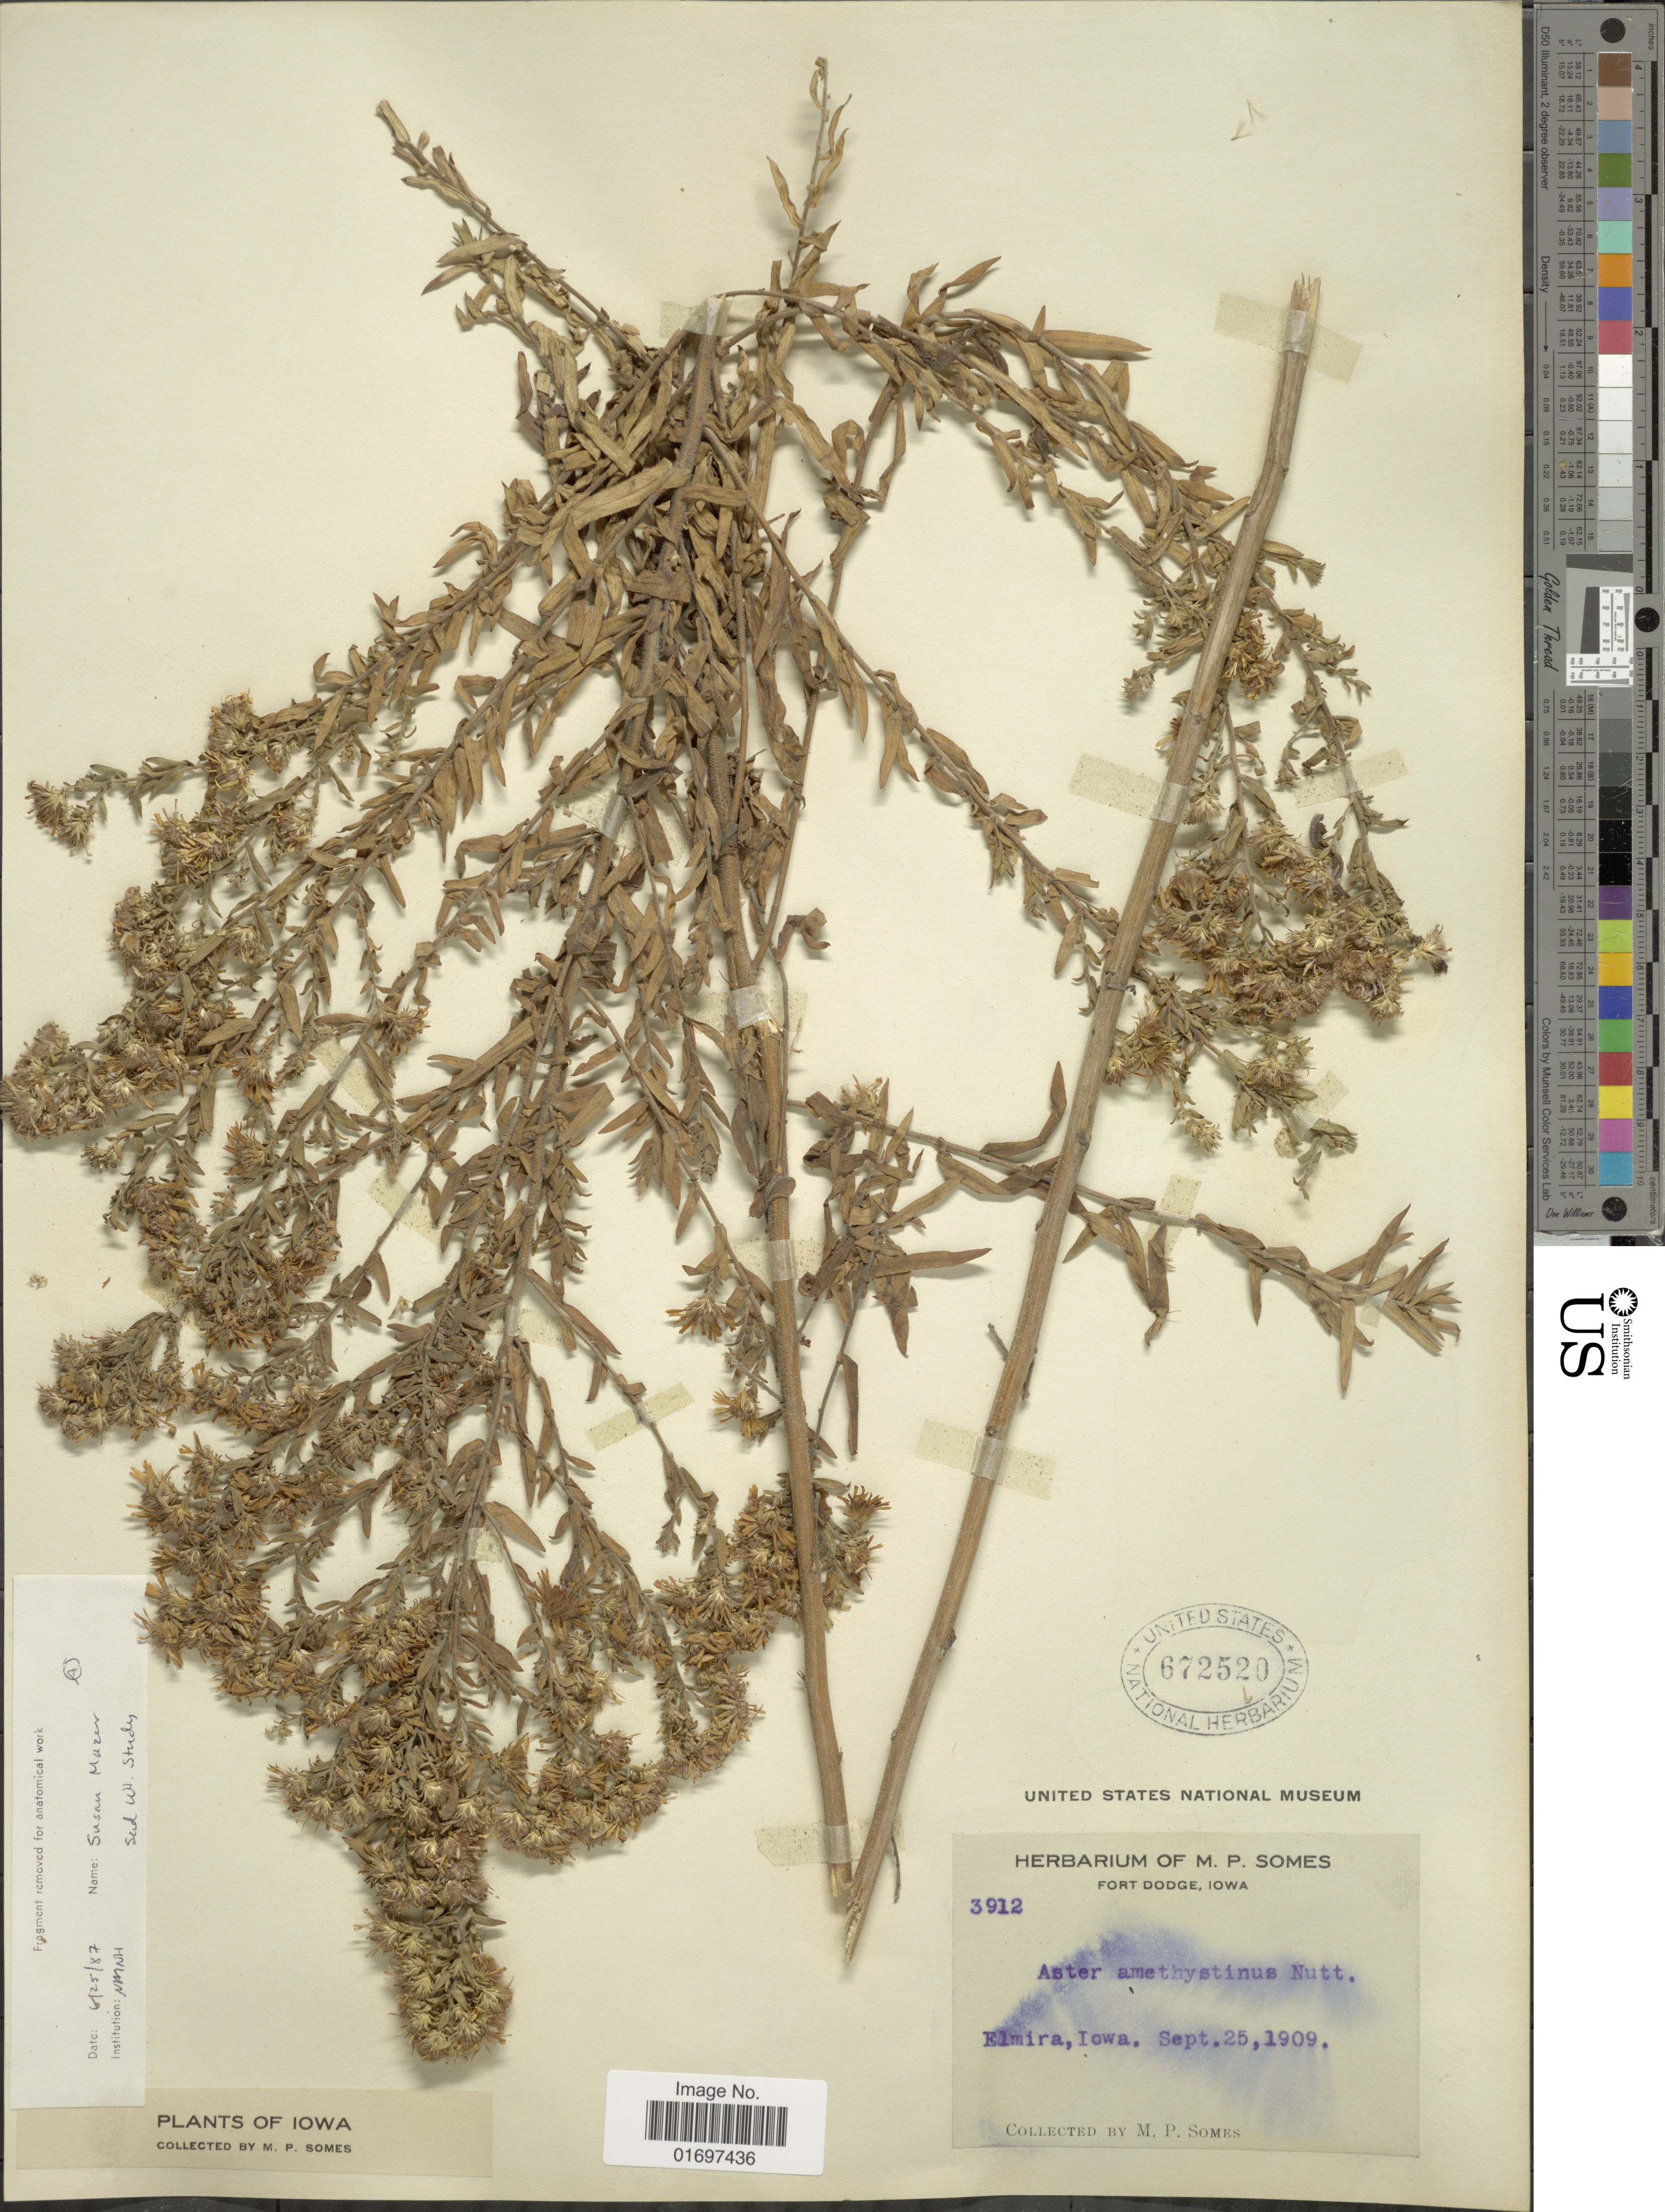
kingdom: Plantae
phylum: Tracheophyta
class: Magnoliopsida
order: Asterales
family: Asteraceae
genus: Symphyotrichum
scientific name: Symphyotrichum x amethystinum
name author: (Nutt.) G.L. Nesom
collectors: M. Somes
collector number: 3912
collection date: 1909-09-25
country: United States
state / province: Iowa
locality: Elmira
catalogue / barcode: US 672520